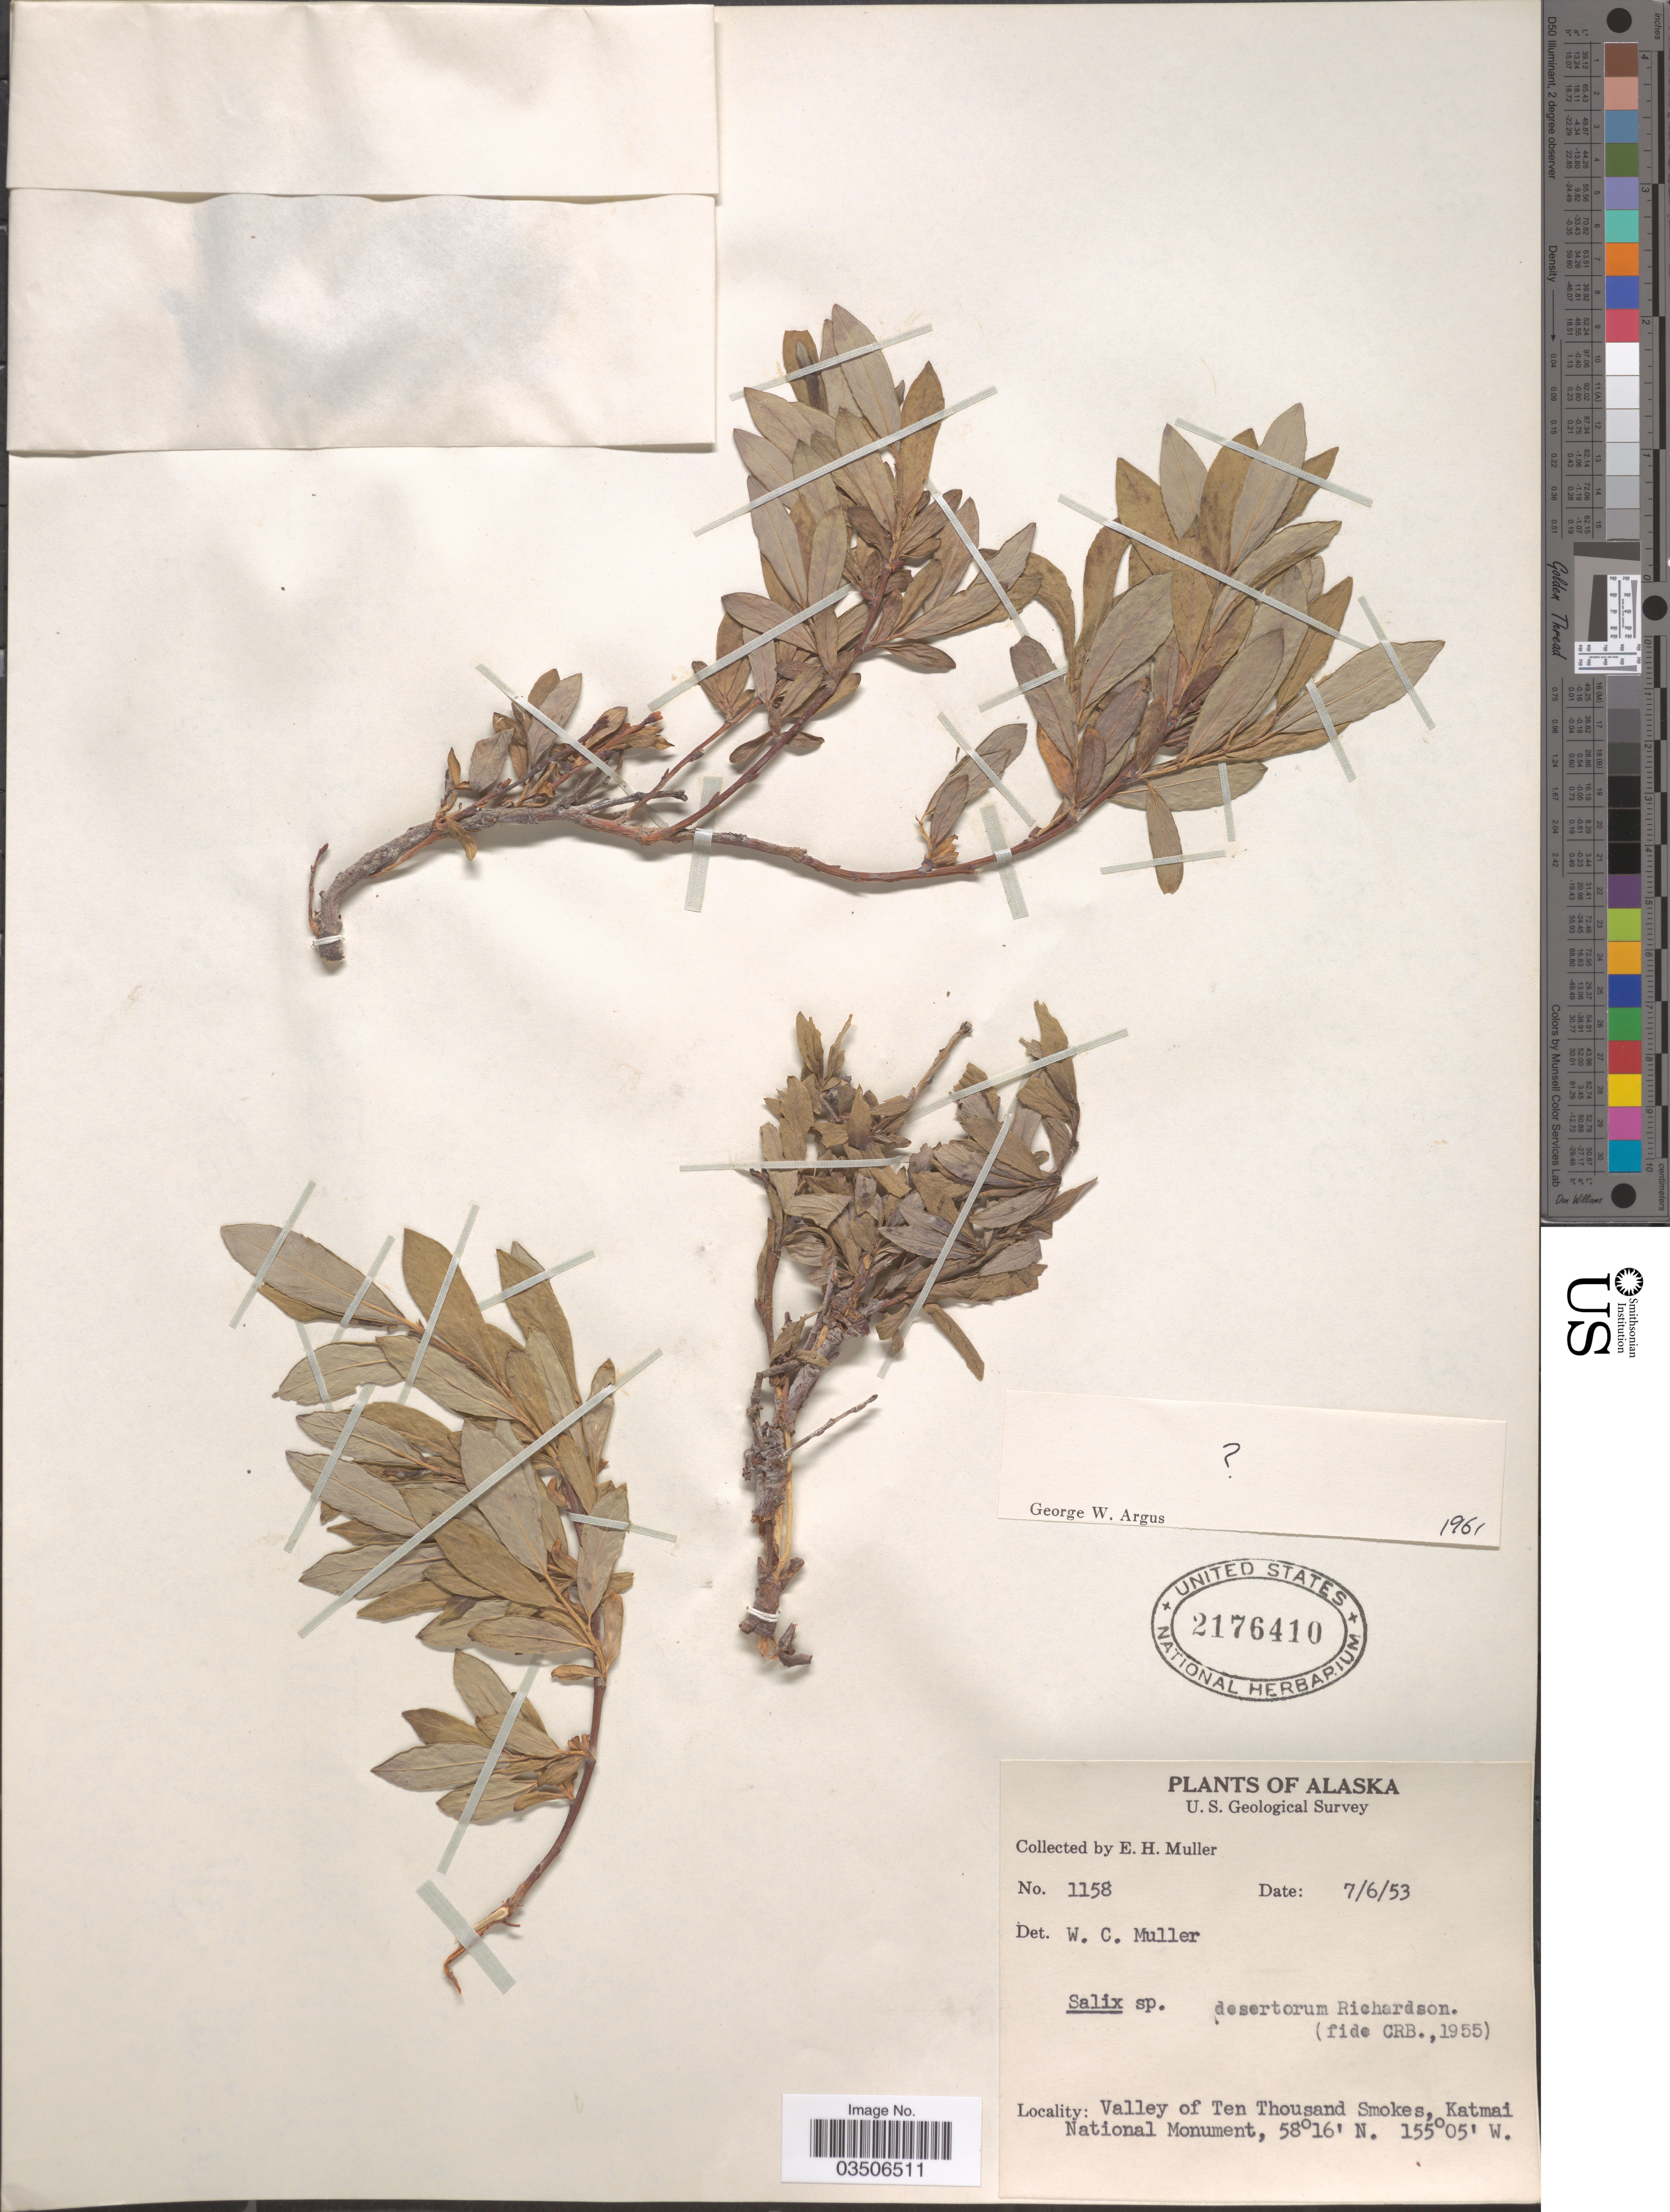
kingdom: Plantae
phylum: Tracheophyta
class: Magnoliopsida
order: Malpighiales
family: Salicaceae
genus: Salix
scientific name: Salix cordata x S. sericea Marshall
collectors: E. H. Muller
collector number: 1158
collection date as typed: Transcribed d/m/y: 6/7/53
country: United States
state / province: Alaska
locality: Valley of Ten Thousand Smokes, Katmai National Monument.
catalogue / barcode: US 2176410